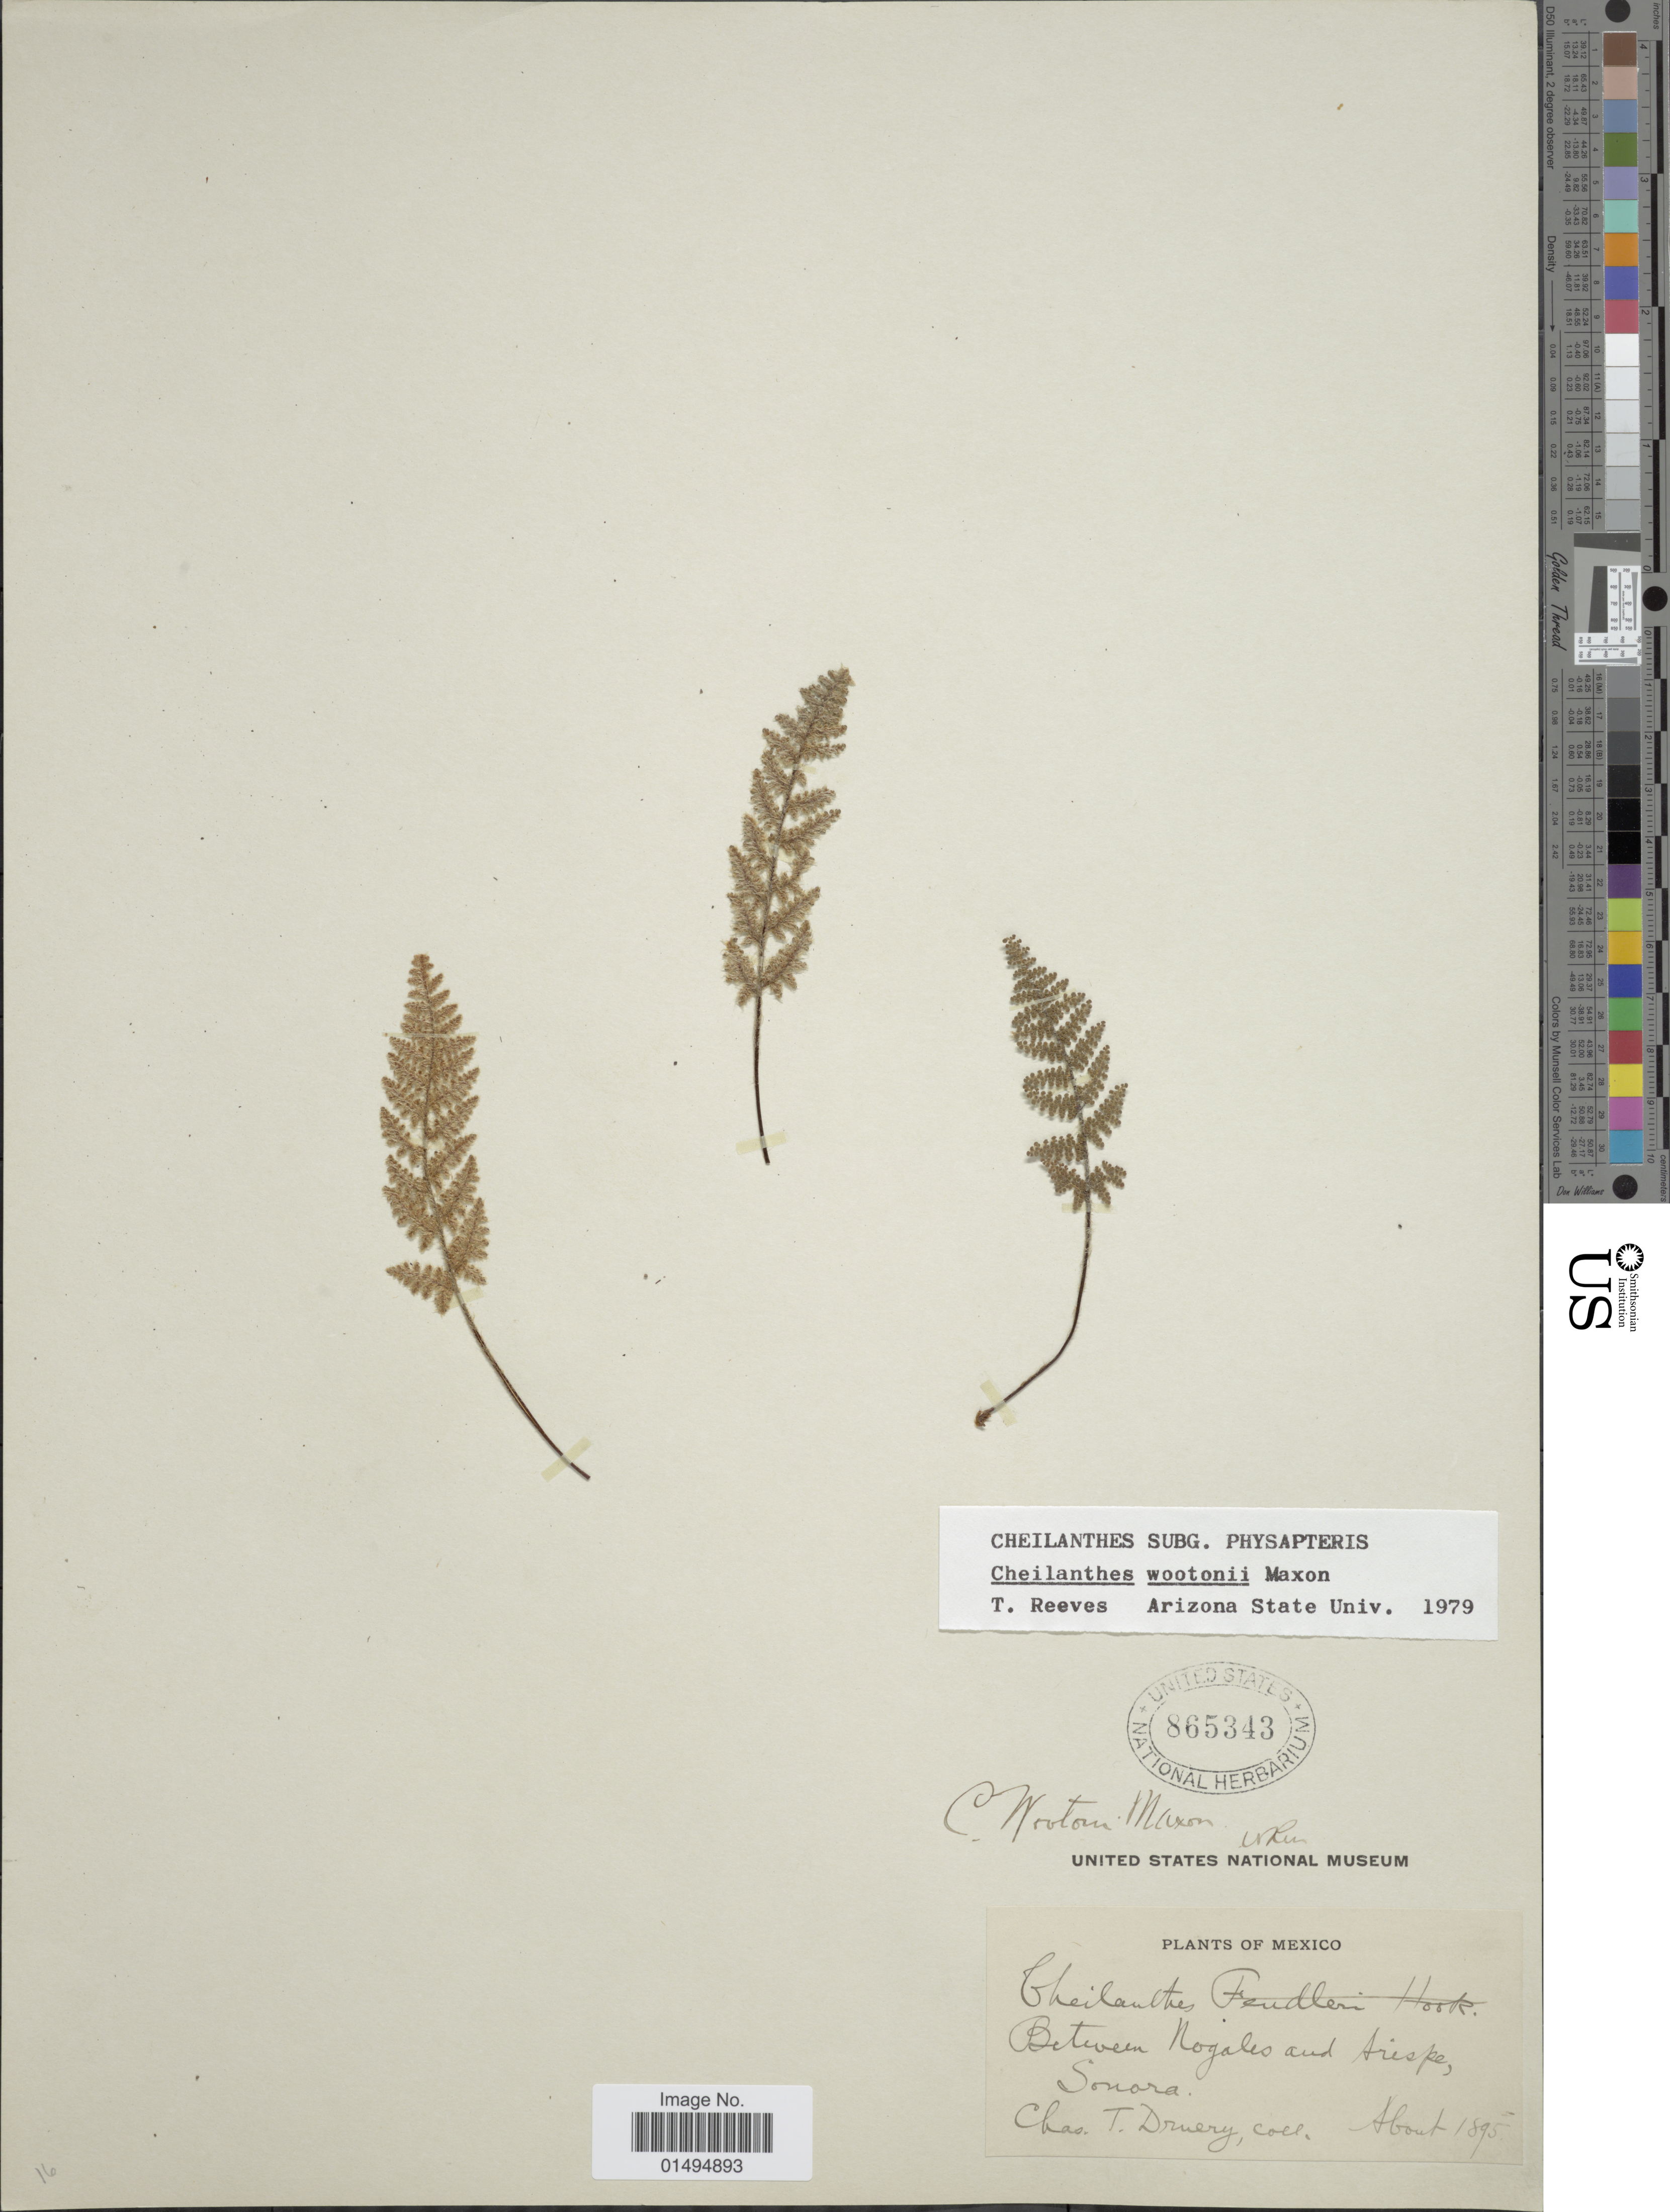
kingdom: Plantae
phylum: Tracheophyta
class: Polypodiopsida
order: Polypodiales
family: Pteridaceae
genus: Myriopteris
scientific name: Myriopteris wootonii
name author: (Maxon) Grusz & Windham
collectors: C. Druery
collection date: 1895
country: Mexico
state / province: Sonora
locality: Between Nojales and Arispe, Sonora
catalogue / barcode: US 865343